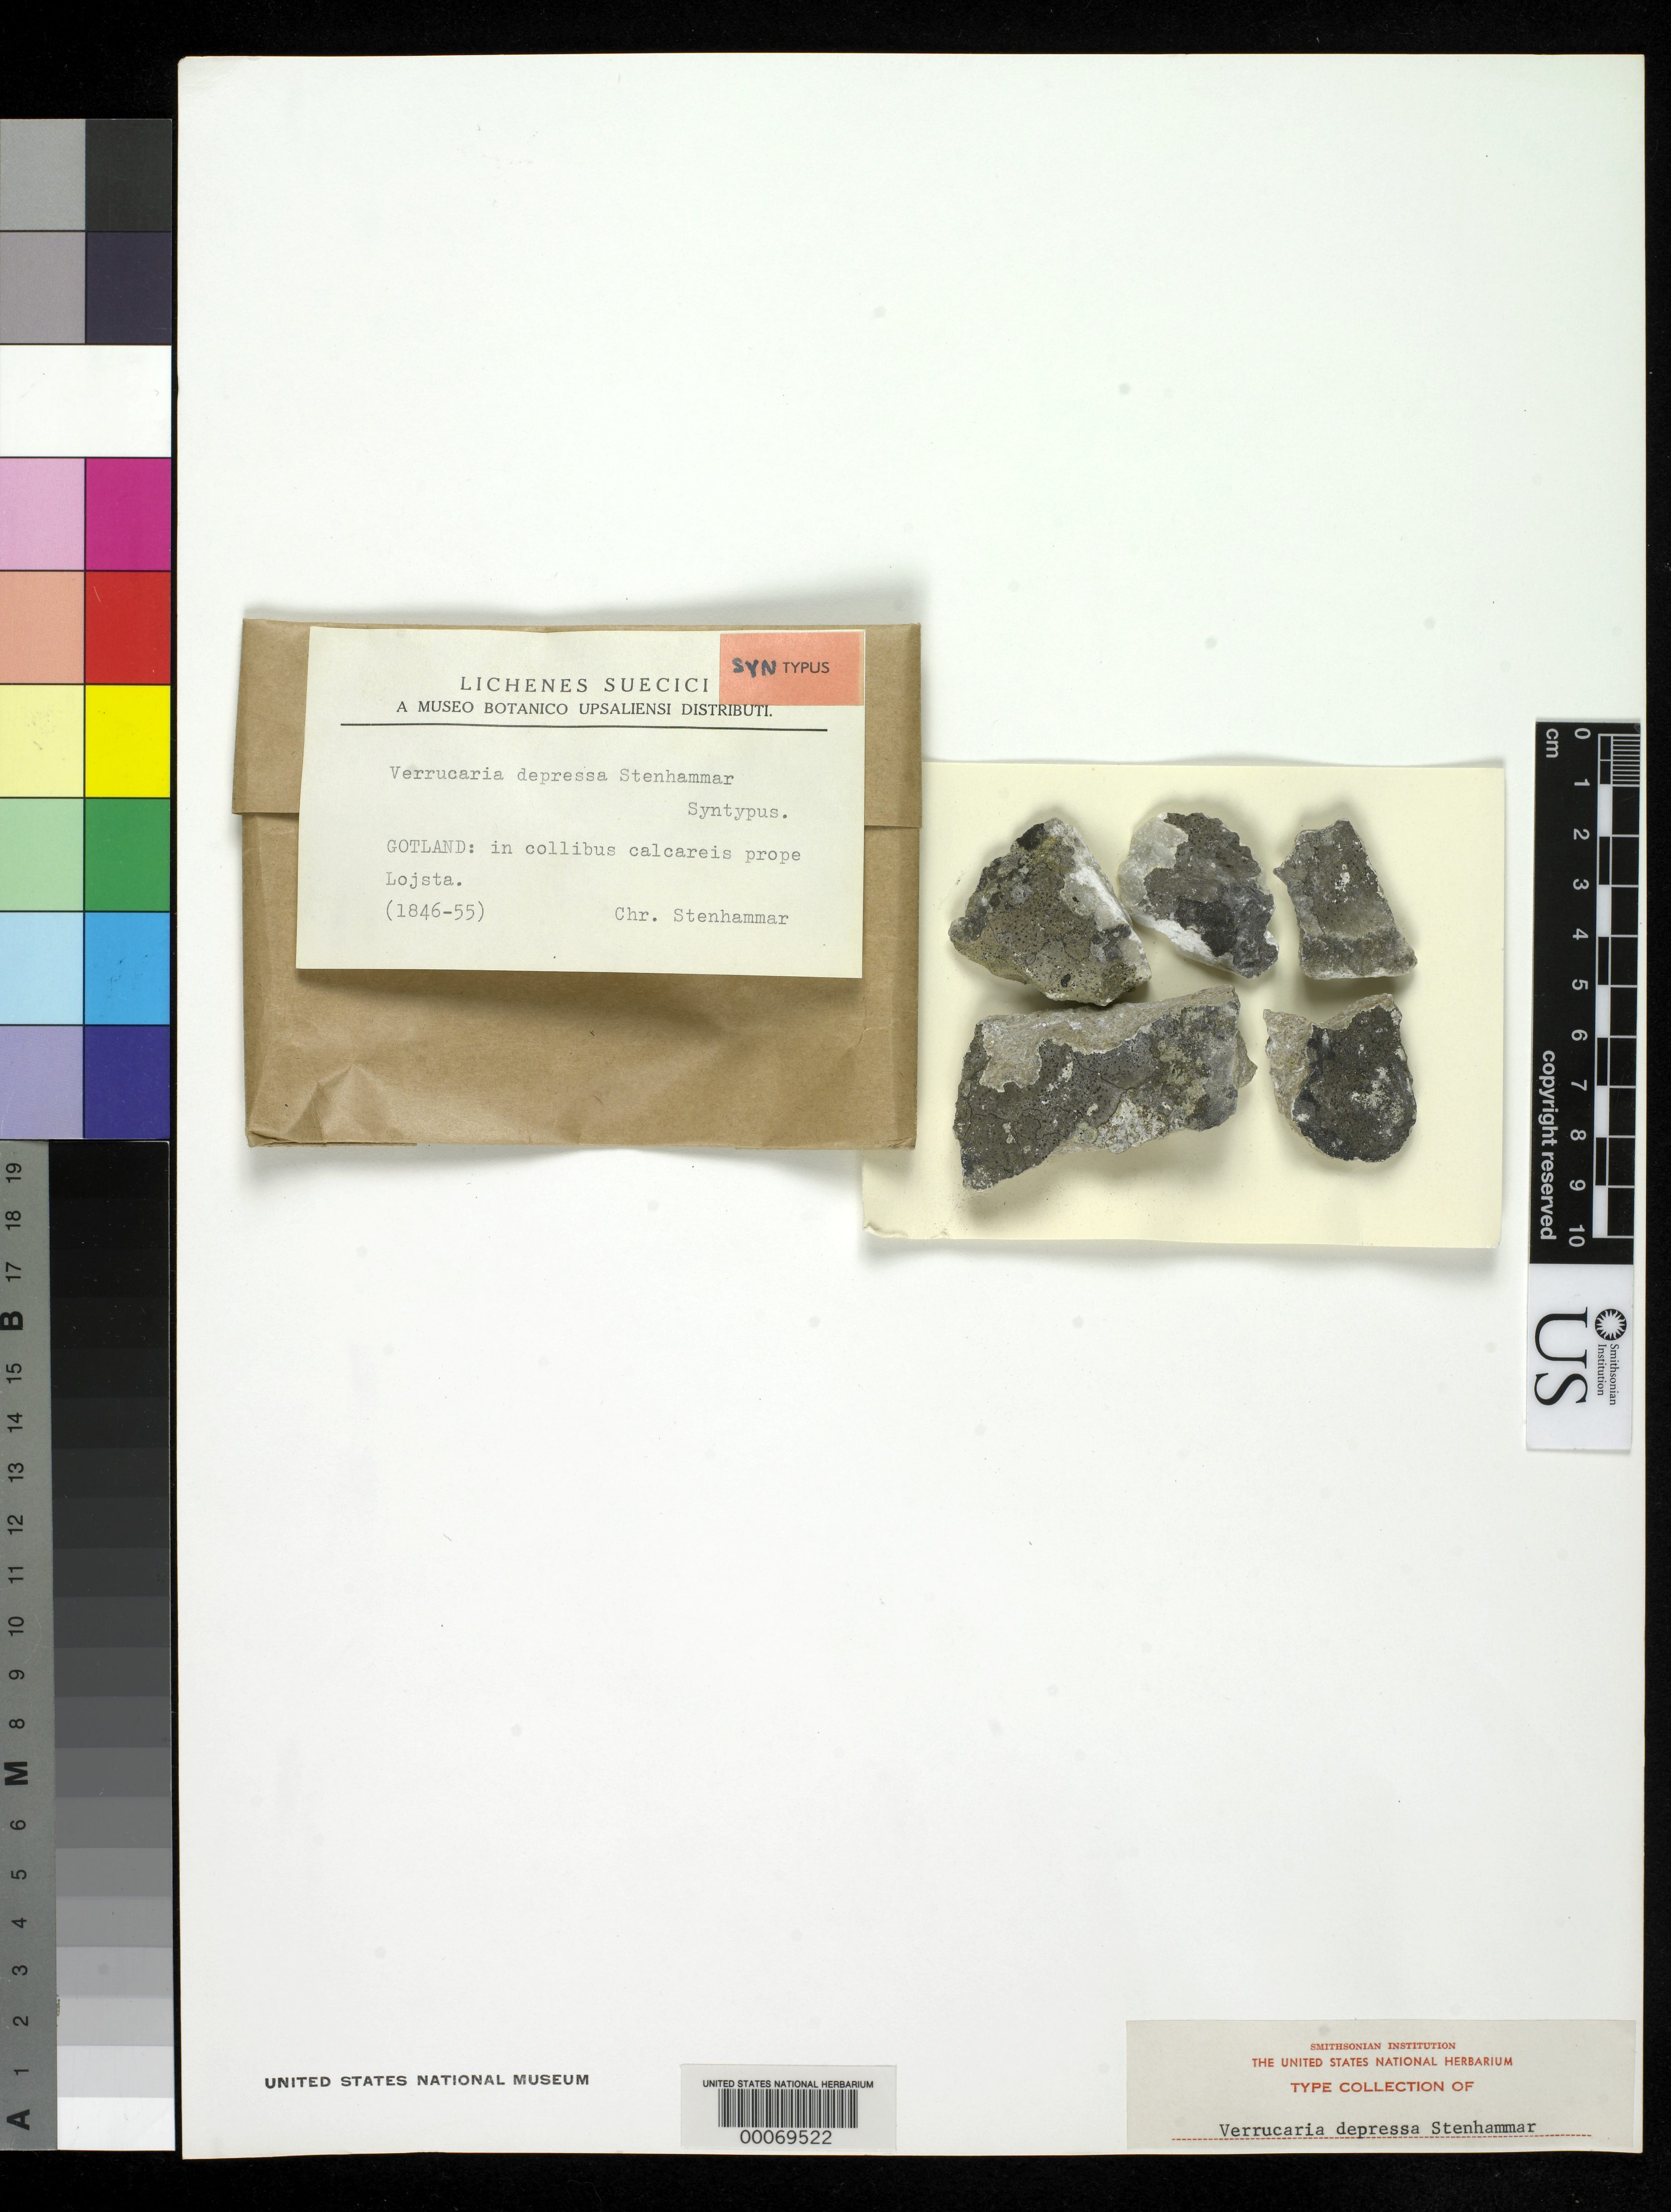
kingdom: Fungi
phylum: Ascomycota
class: Eurotiomycetes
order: Verrucariales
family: Verrucariaceae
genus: Verrucaria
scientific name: Verrucaria depressa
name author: Stenh.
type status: Syntype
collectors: C. Stenhammer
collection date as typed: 1846 to -- --- 1855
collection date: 1846/1855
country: Sweden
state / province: Gotland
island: Gotland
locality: Prope Lojsta, Suecia. [Near Lojsta, Sweden.]